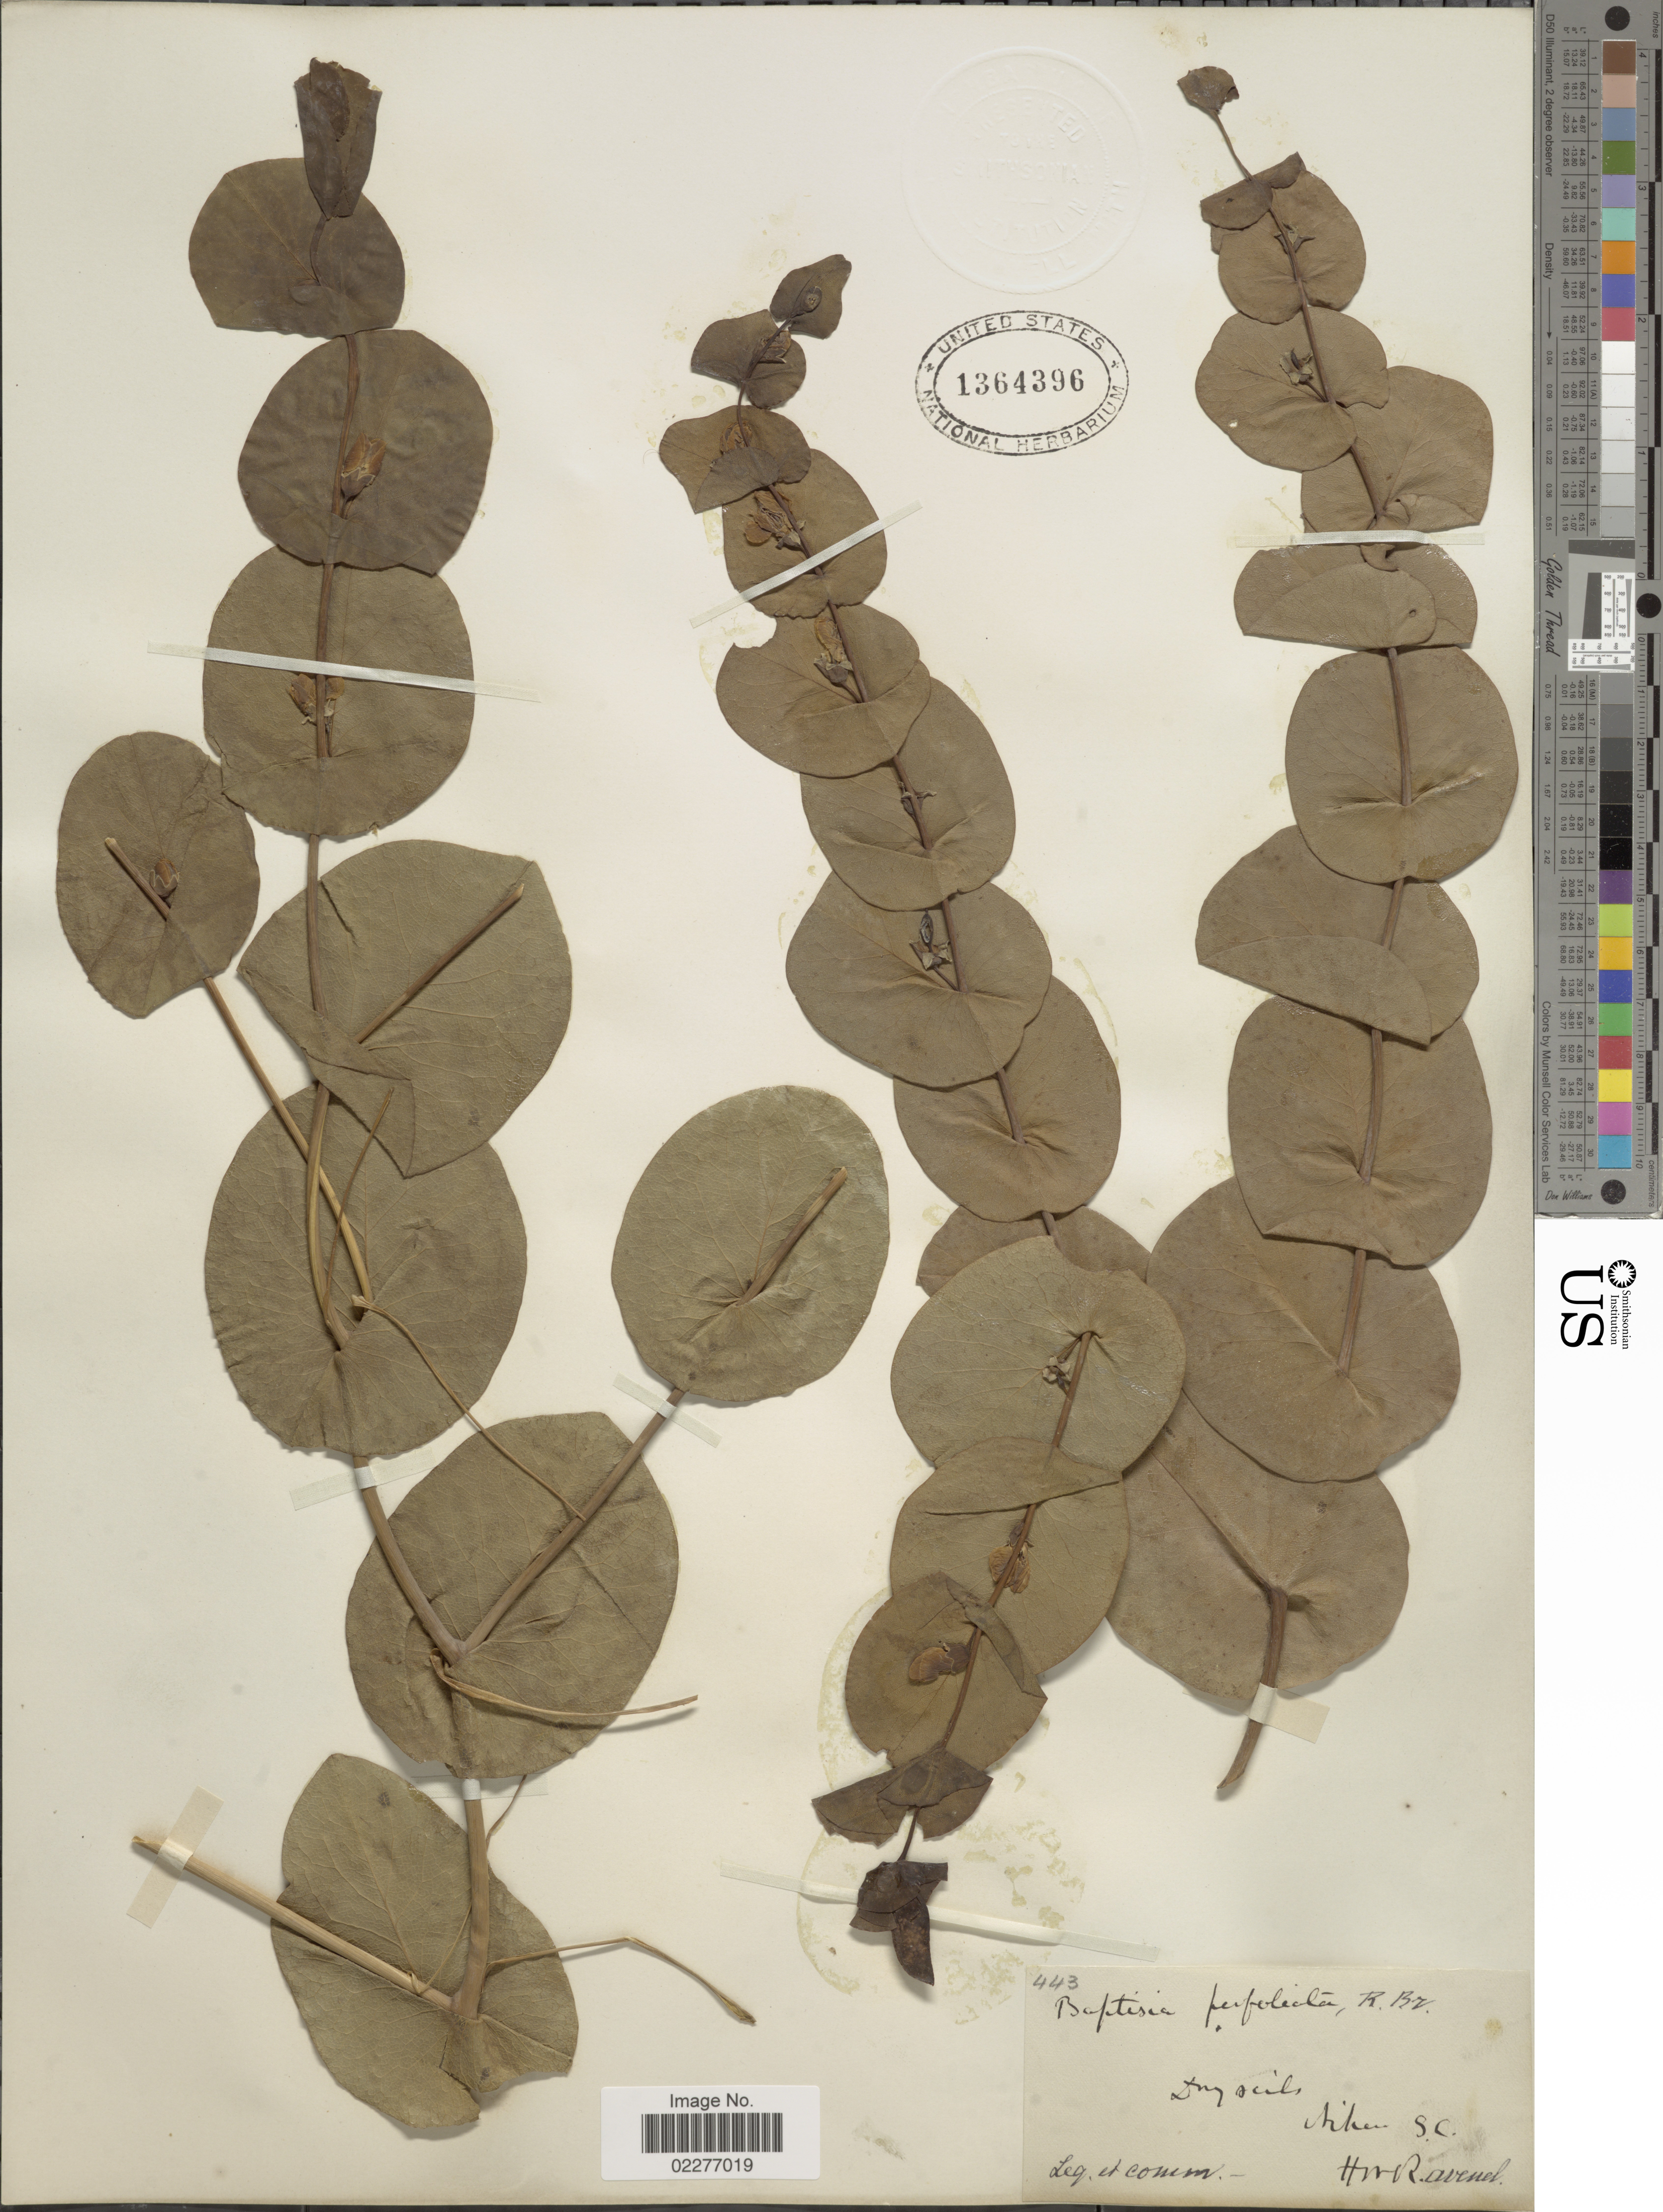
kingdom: Plantae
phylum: Tracheophyta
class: Magnoliopsida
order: Fabales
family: Fabaceae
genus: Baptisia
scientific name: Baptisia perfoliata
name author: (L.) R. Br.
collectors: H. Ravenel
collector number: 443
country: United States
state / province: South Carolina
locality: Dry soils, Aiken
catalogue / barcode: US 1364396